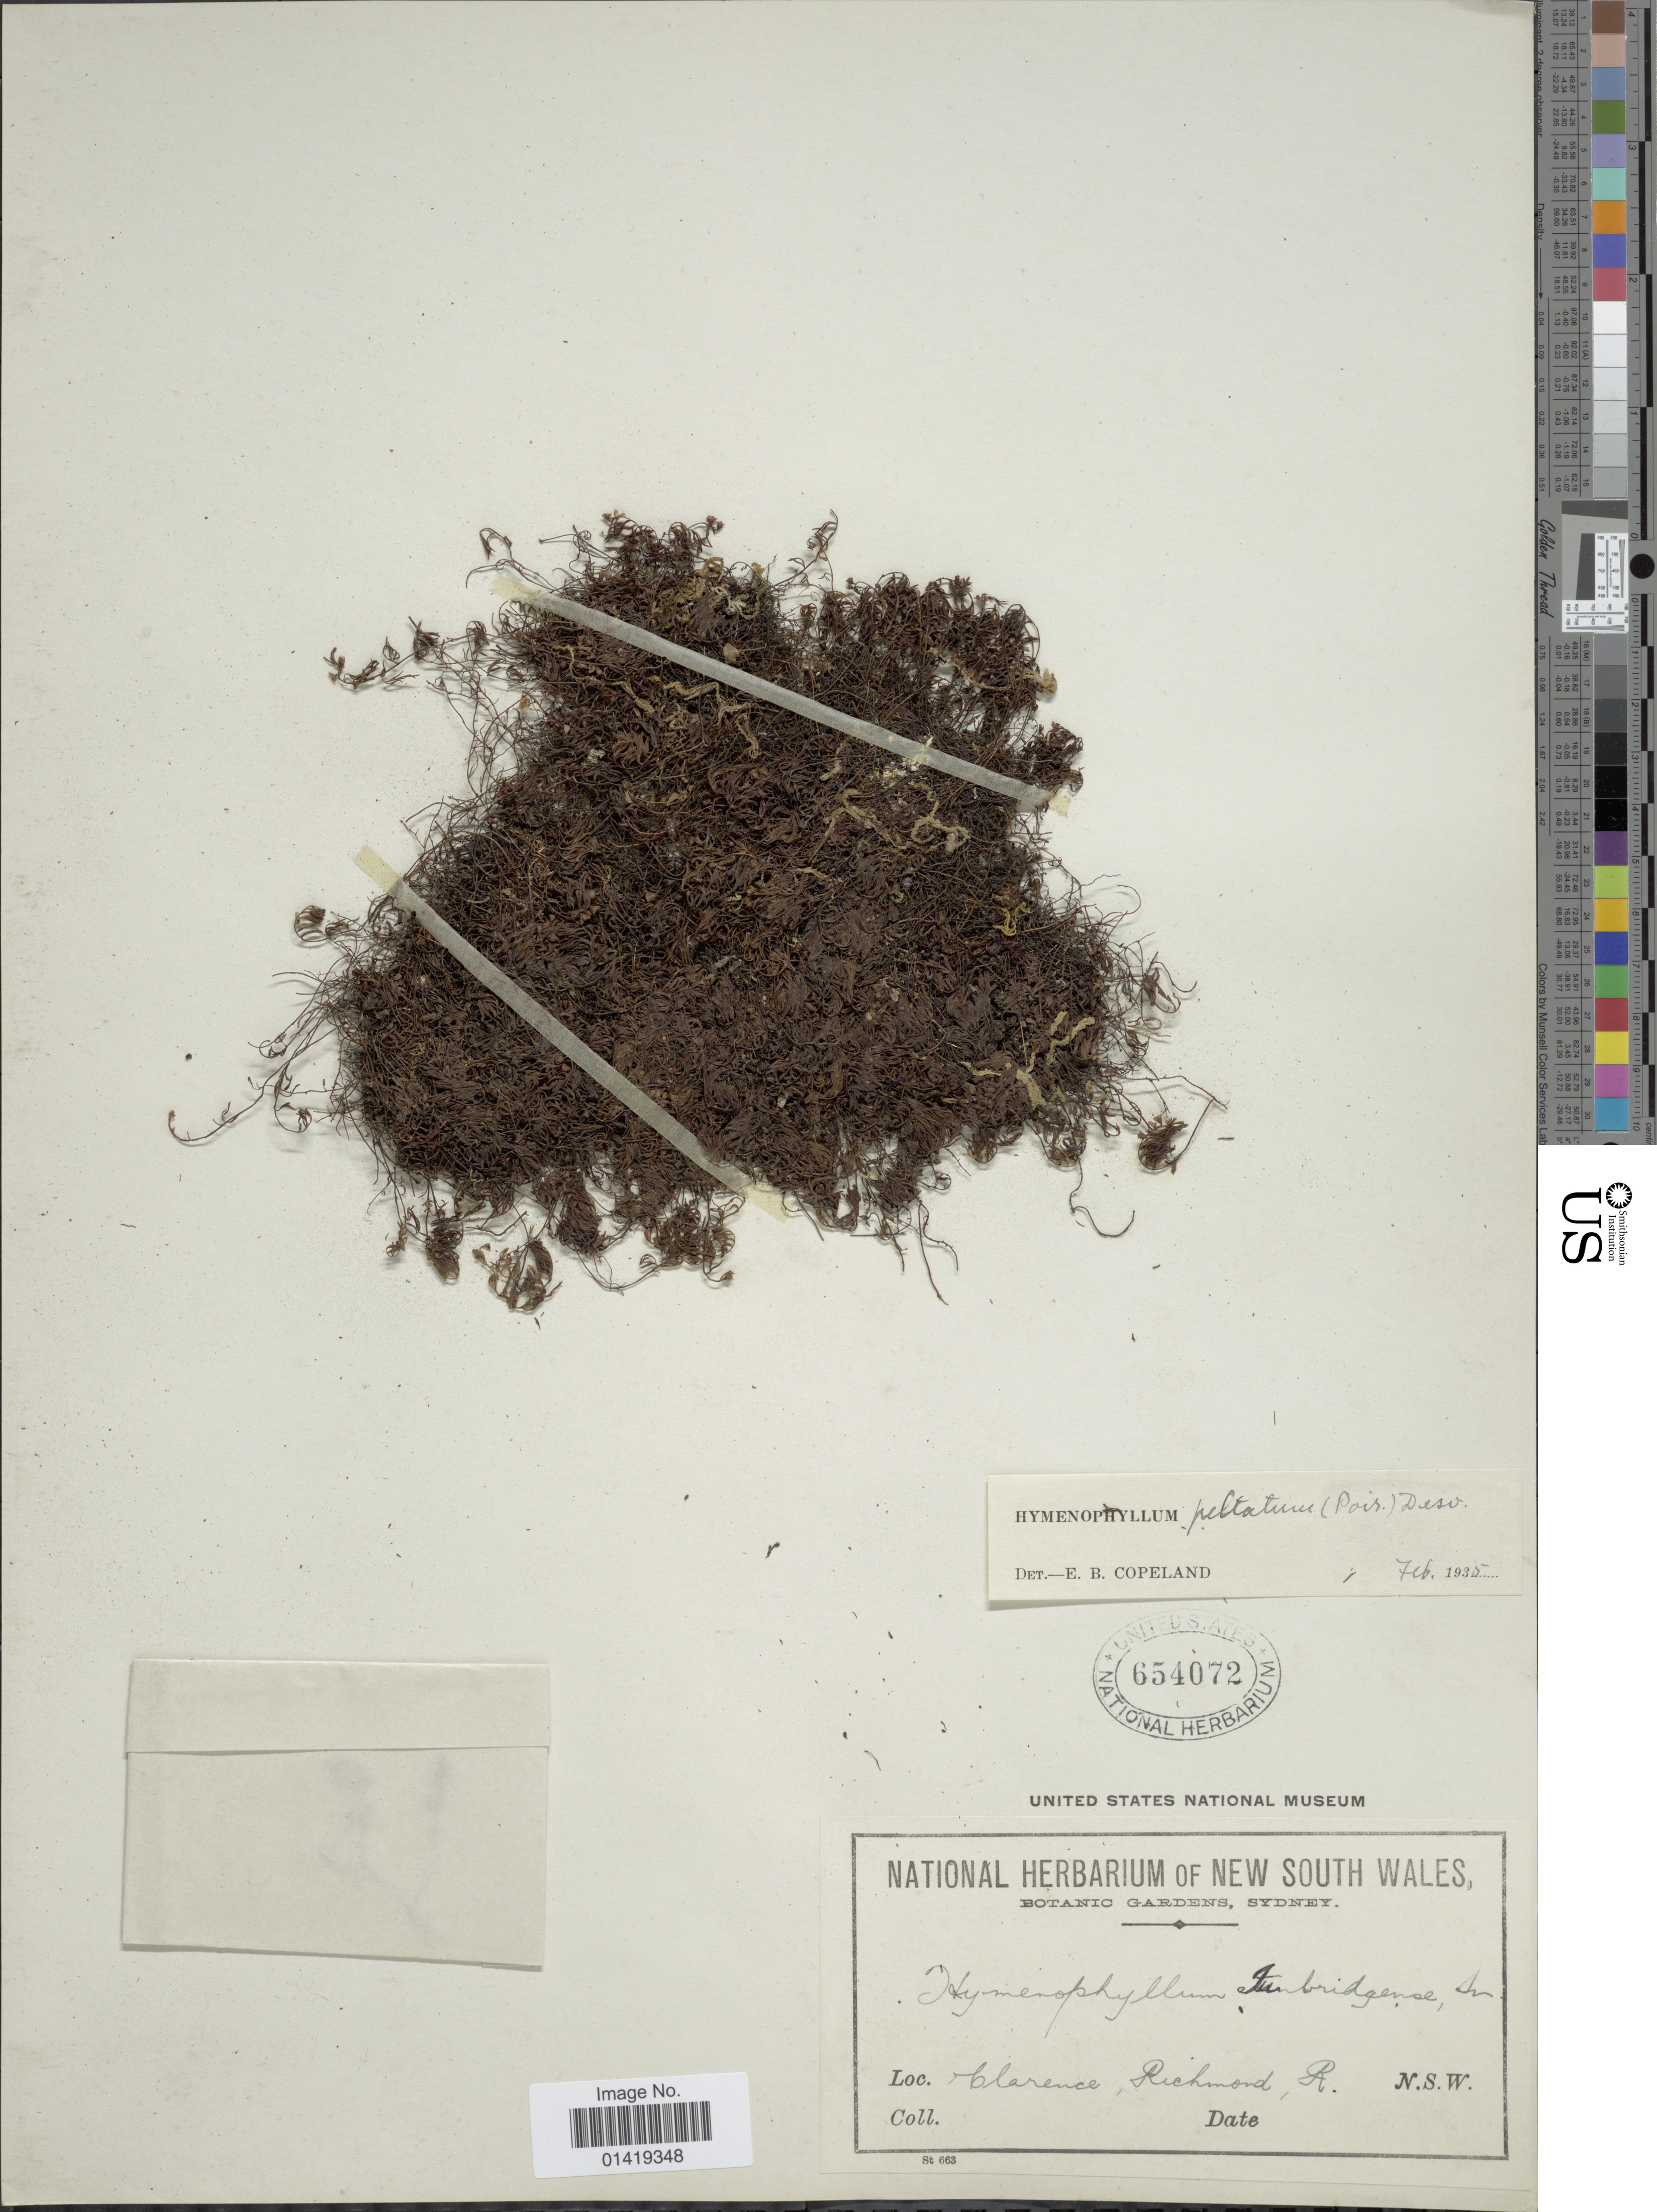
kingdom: Plantae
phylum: Tracheophyta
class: Polypodiopsida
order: Hymenophyllales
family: Hymenophyllaceae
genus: Hymenophyllum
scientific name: Hymenophyllum peltatum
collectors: National Herb. of New South Wales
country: Australia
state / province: New South Wales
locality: Clarence Richmond R. NSW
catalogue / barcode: US 654072